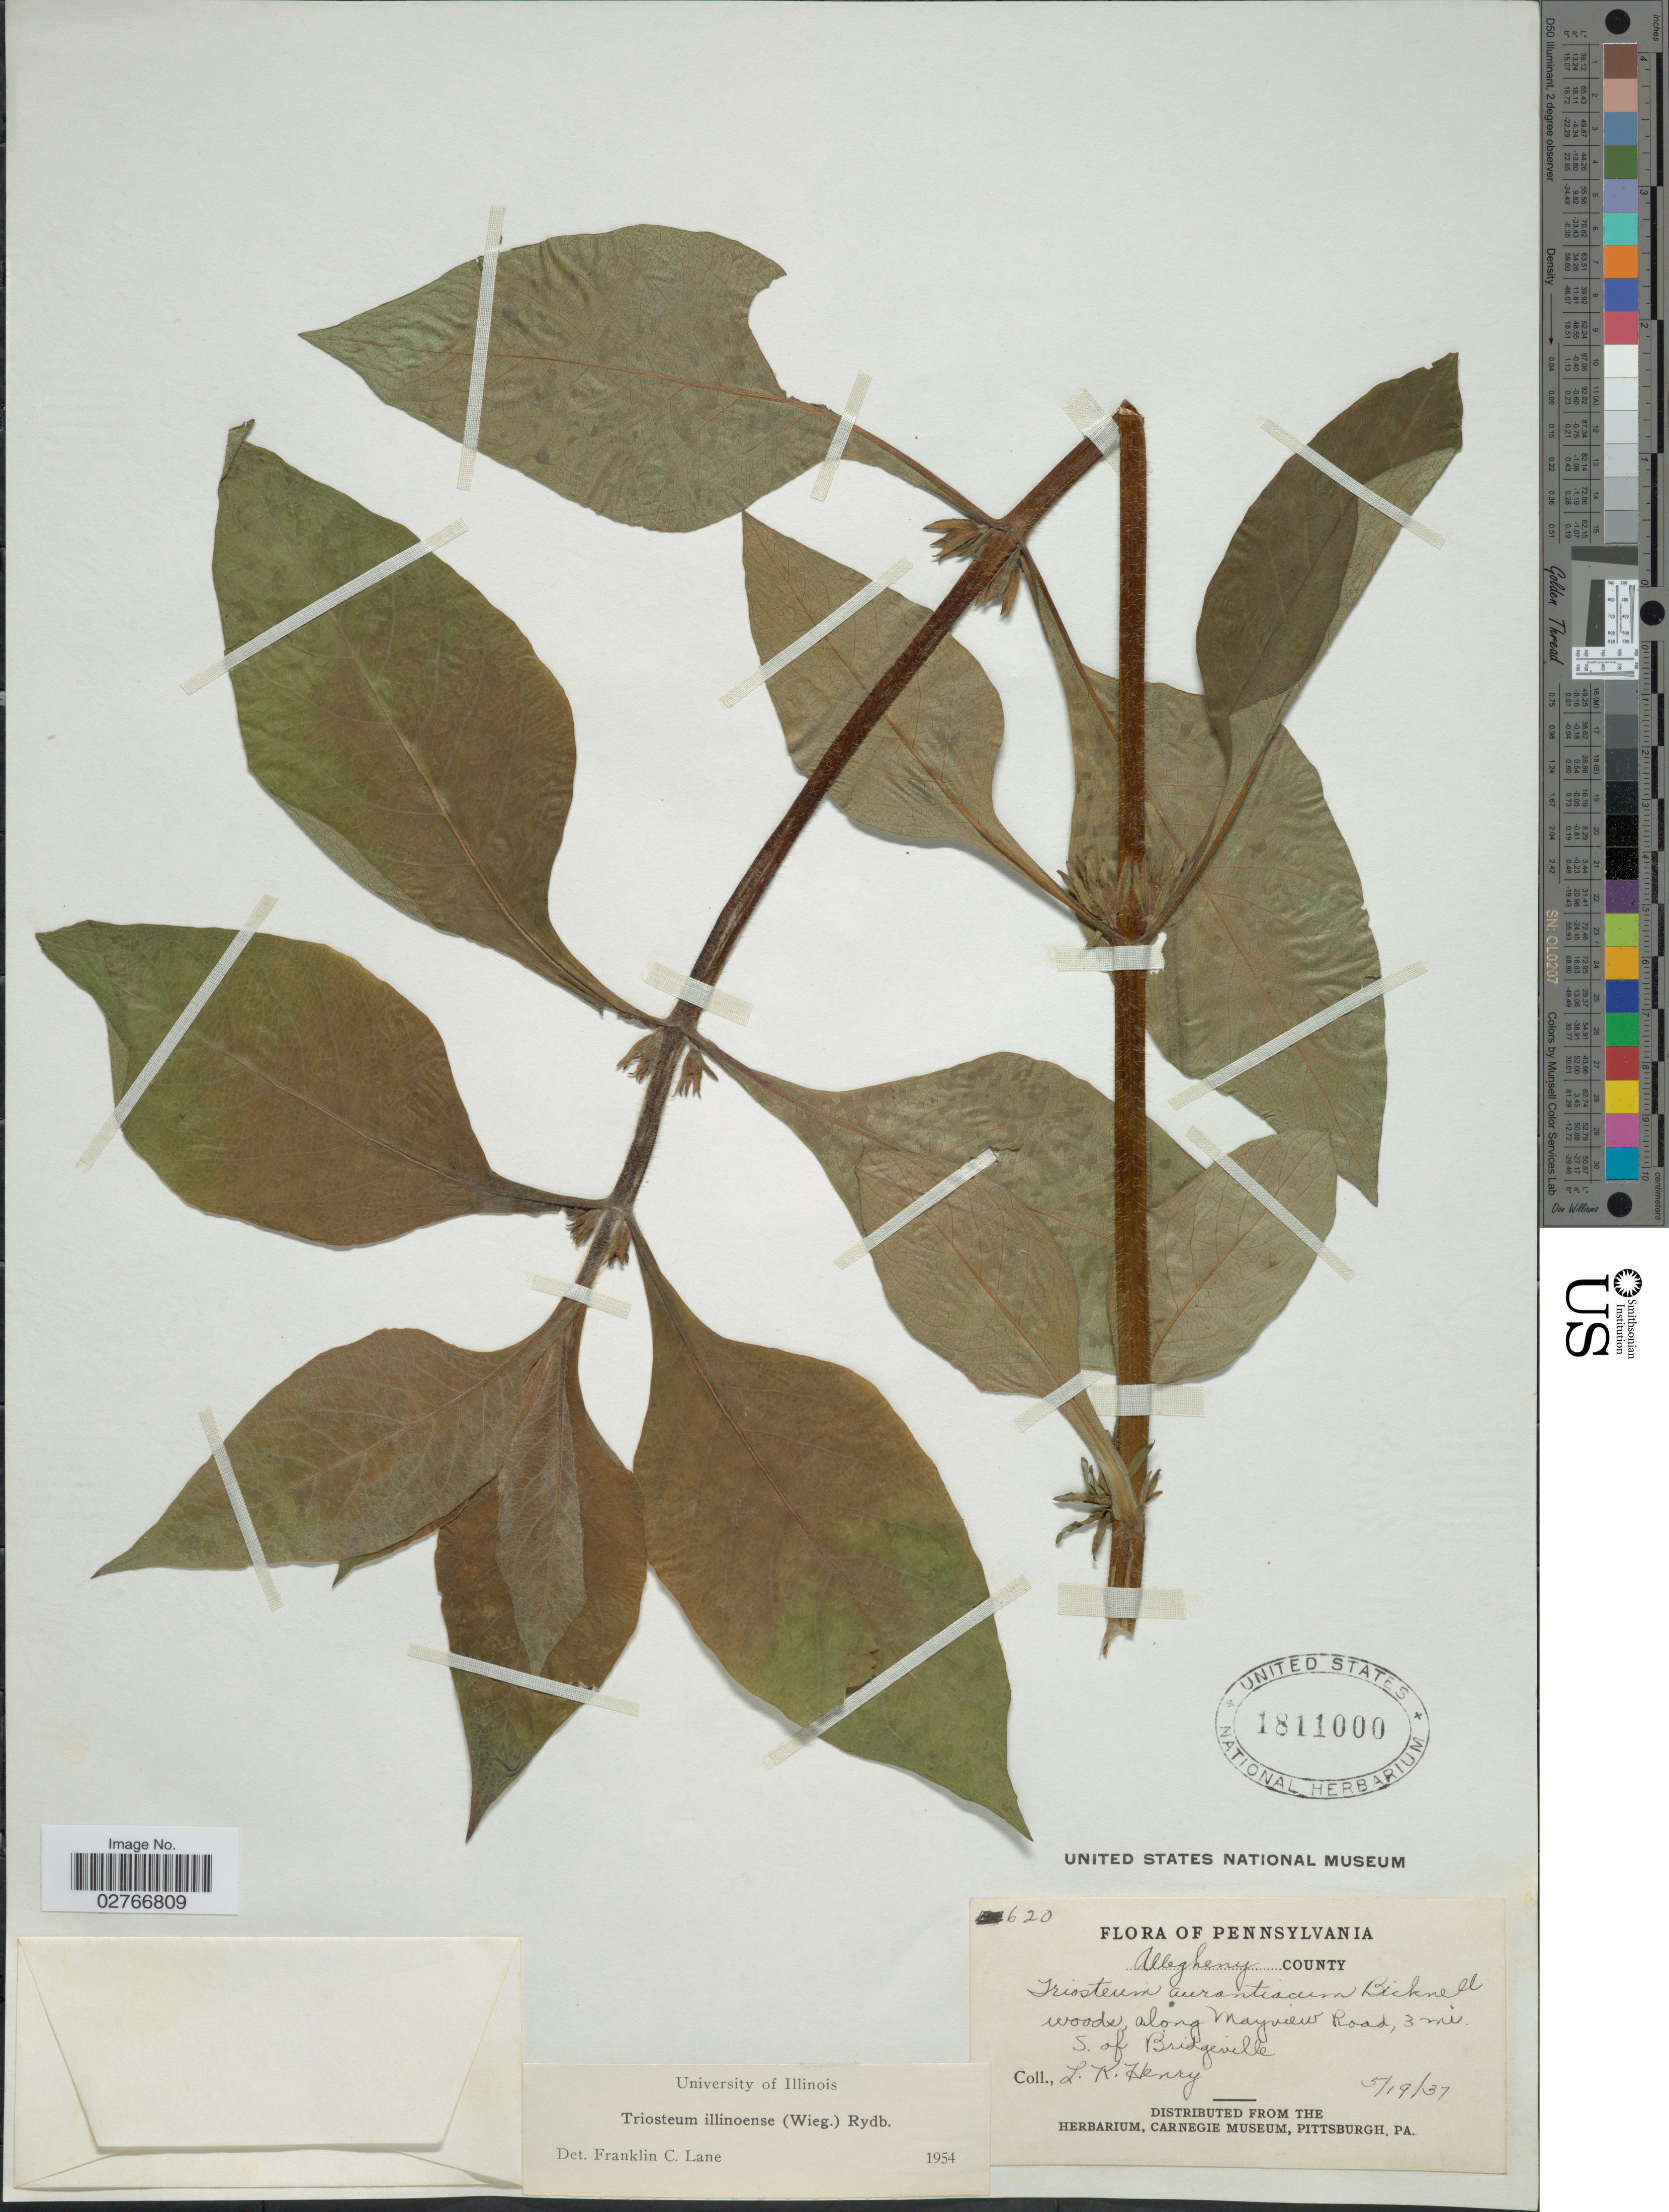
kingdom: Plantae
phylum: Tracheophyta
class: Magnoliopsida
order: Dipsacales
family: Caprifoliaceae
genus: Triosteum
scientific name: Triosteum illinoense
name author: (Wiegand) Rydb.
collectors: L. K. Henry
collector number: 620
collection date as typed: Transcribed d/m/y: 19/5/37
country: United States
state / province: Pennsylvania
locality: Allegheny County. Woods, along Mayview Road, 3 mi. S. of Bridgeville.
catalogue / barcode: US 1811000